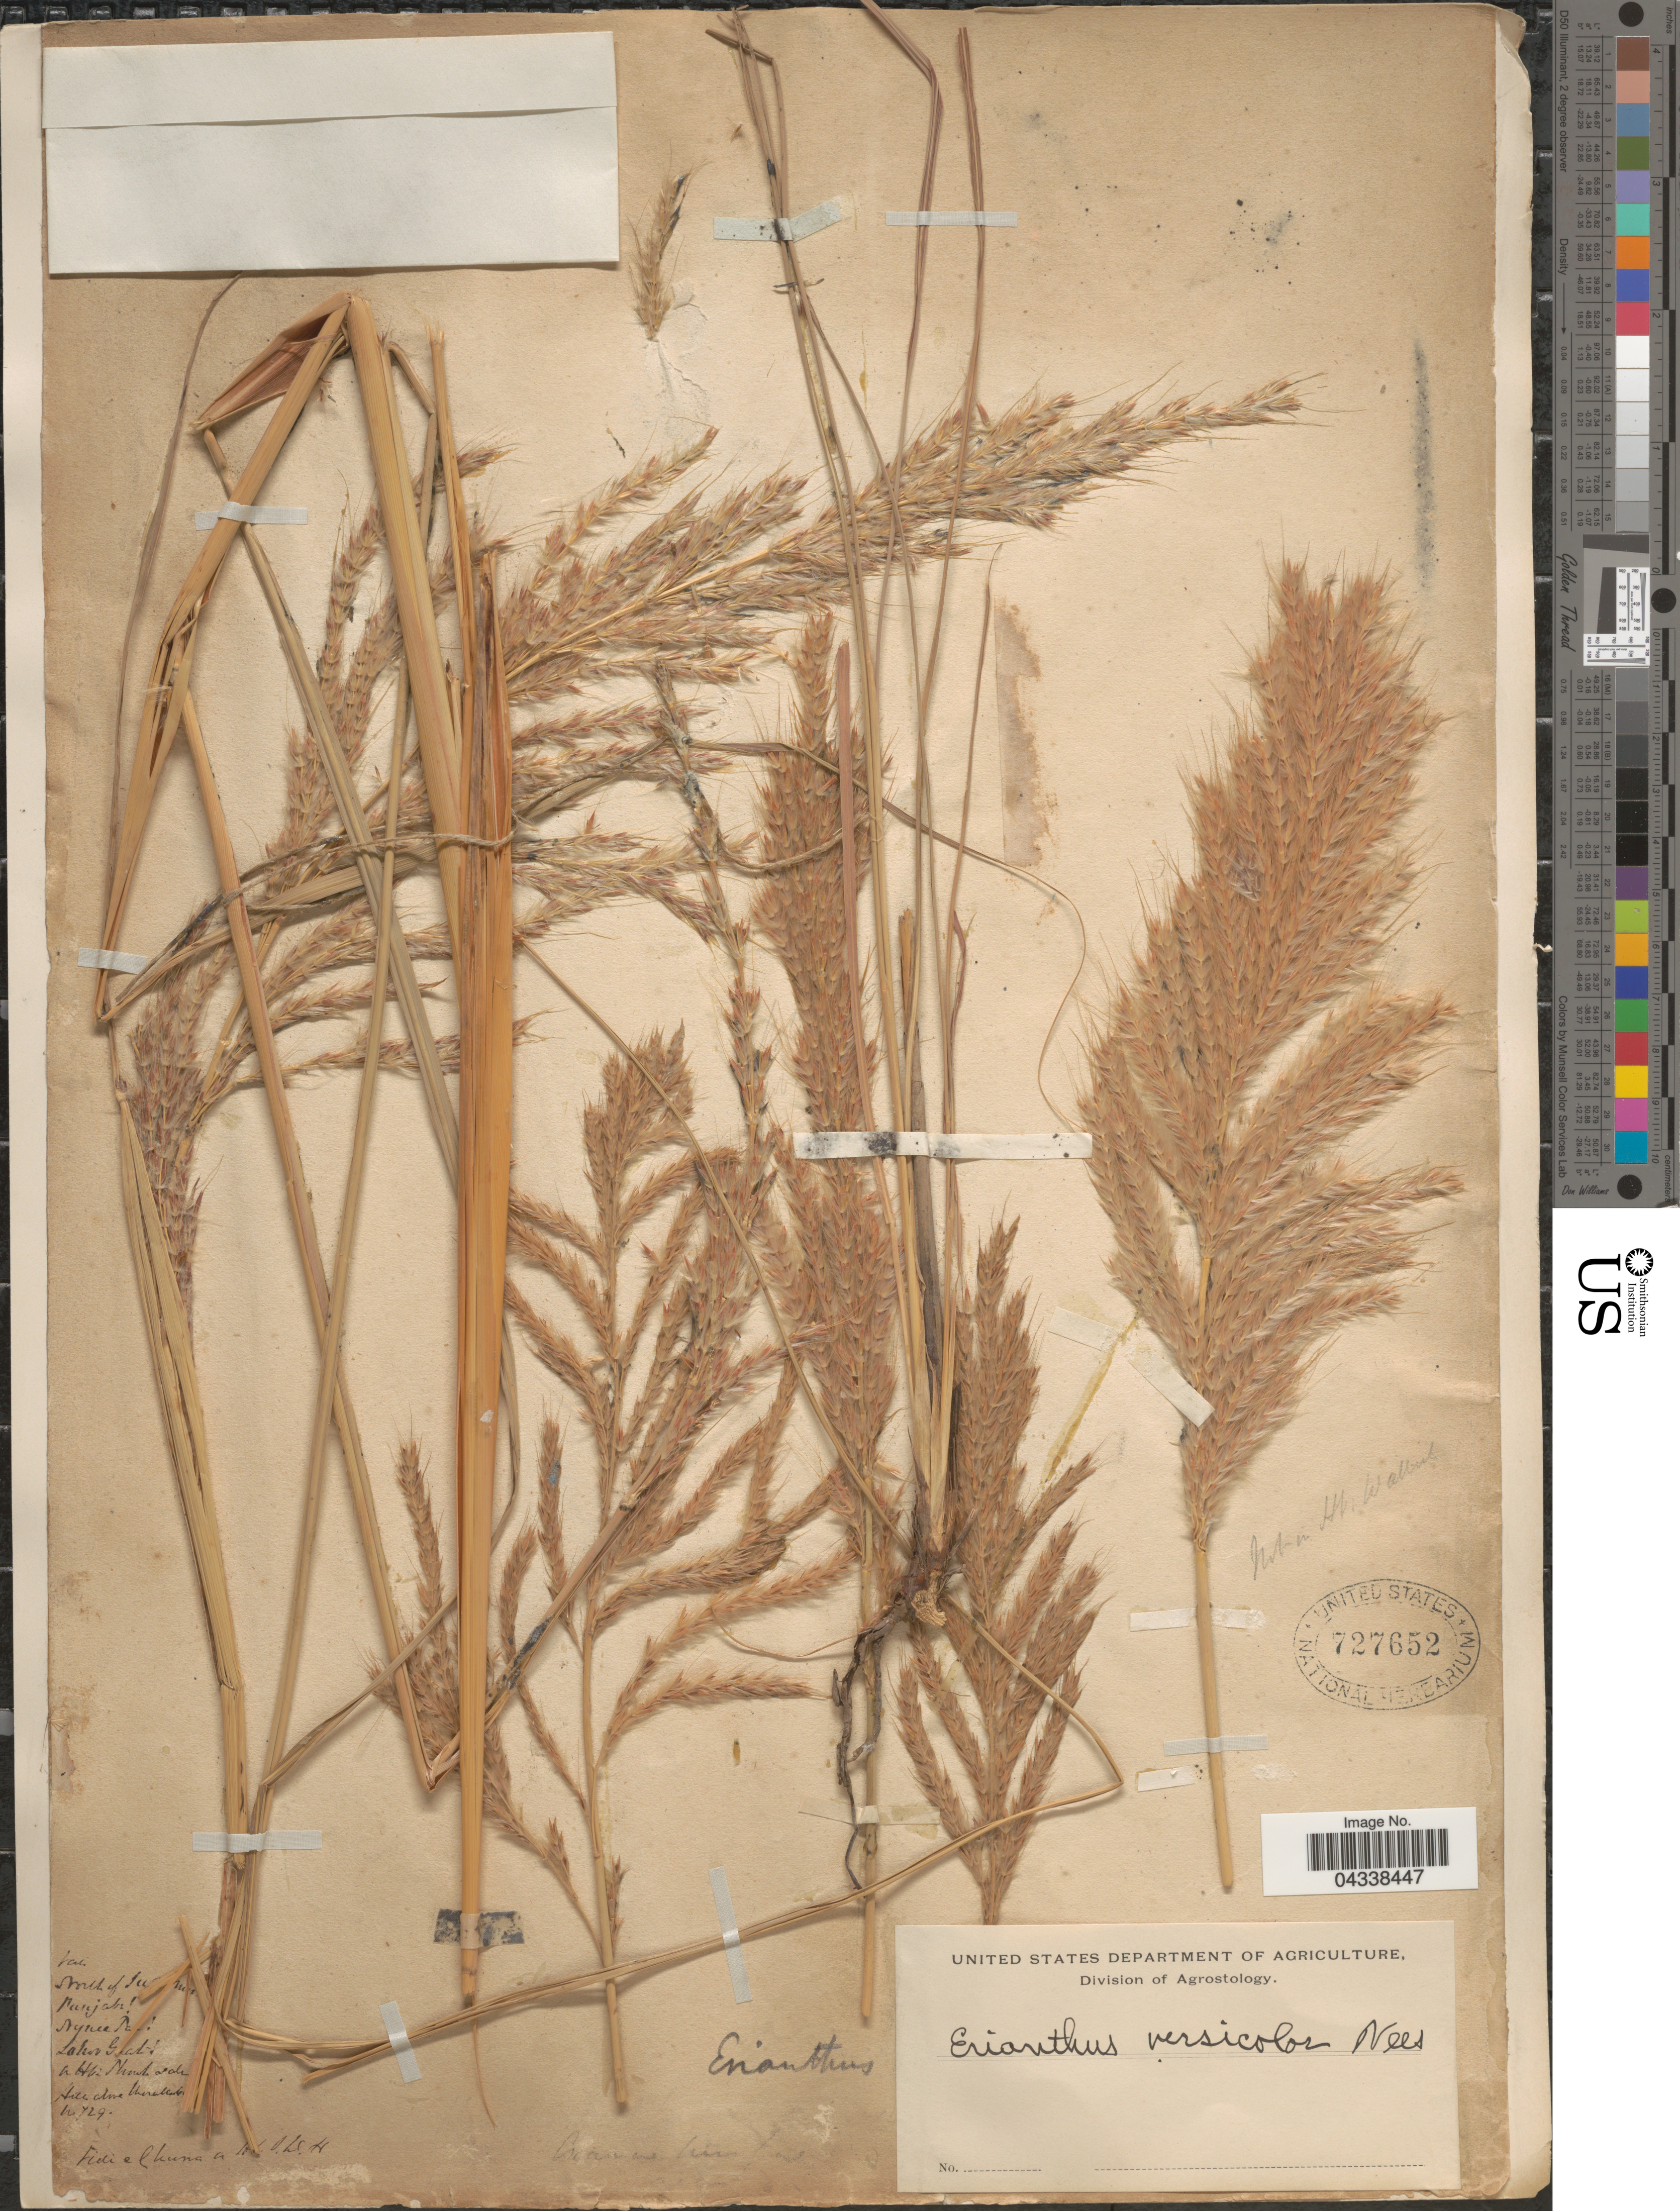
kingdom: Plantae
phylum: Tracheophyta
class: Liliopsida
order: Poales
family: Poaceae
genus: Saccharum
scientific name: Saccharum rufipilum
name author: Steud.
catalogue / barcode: US 727652